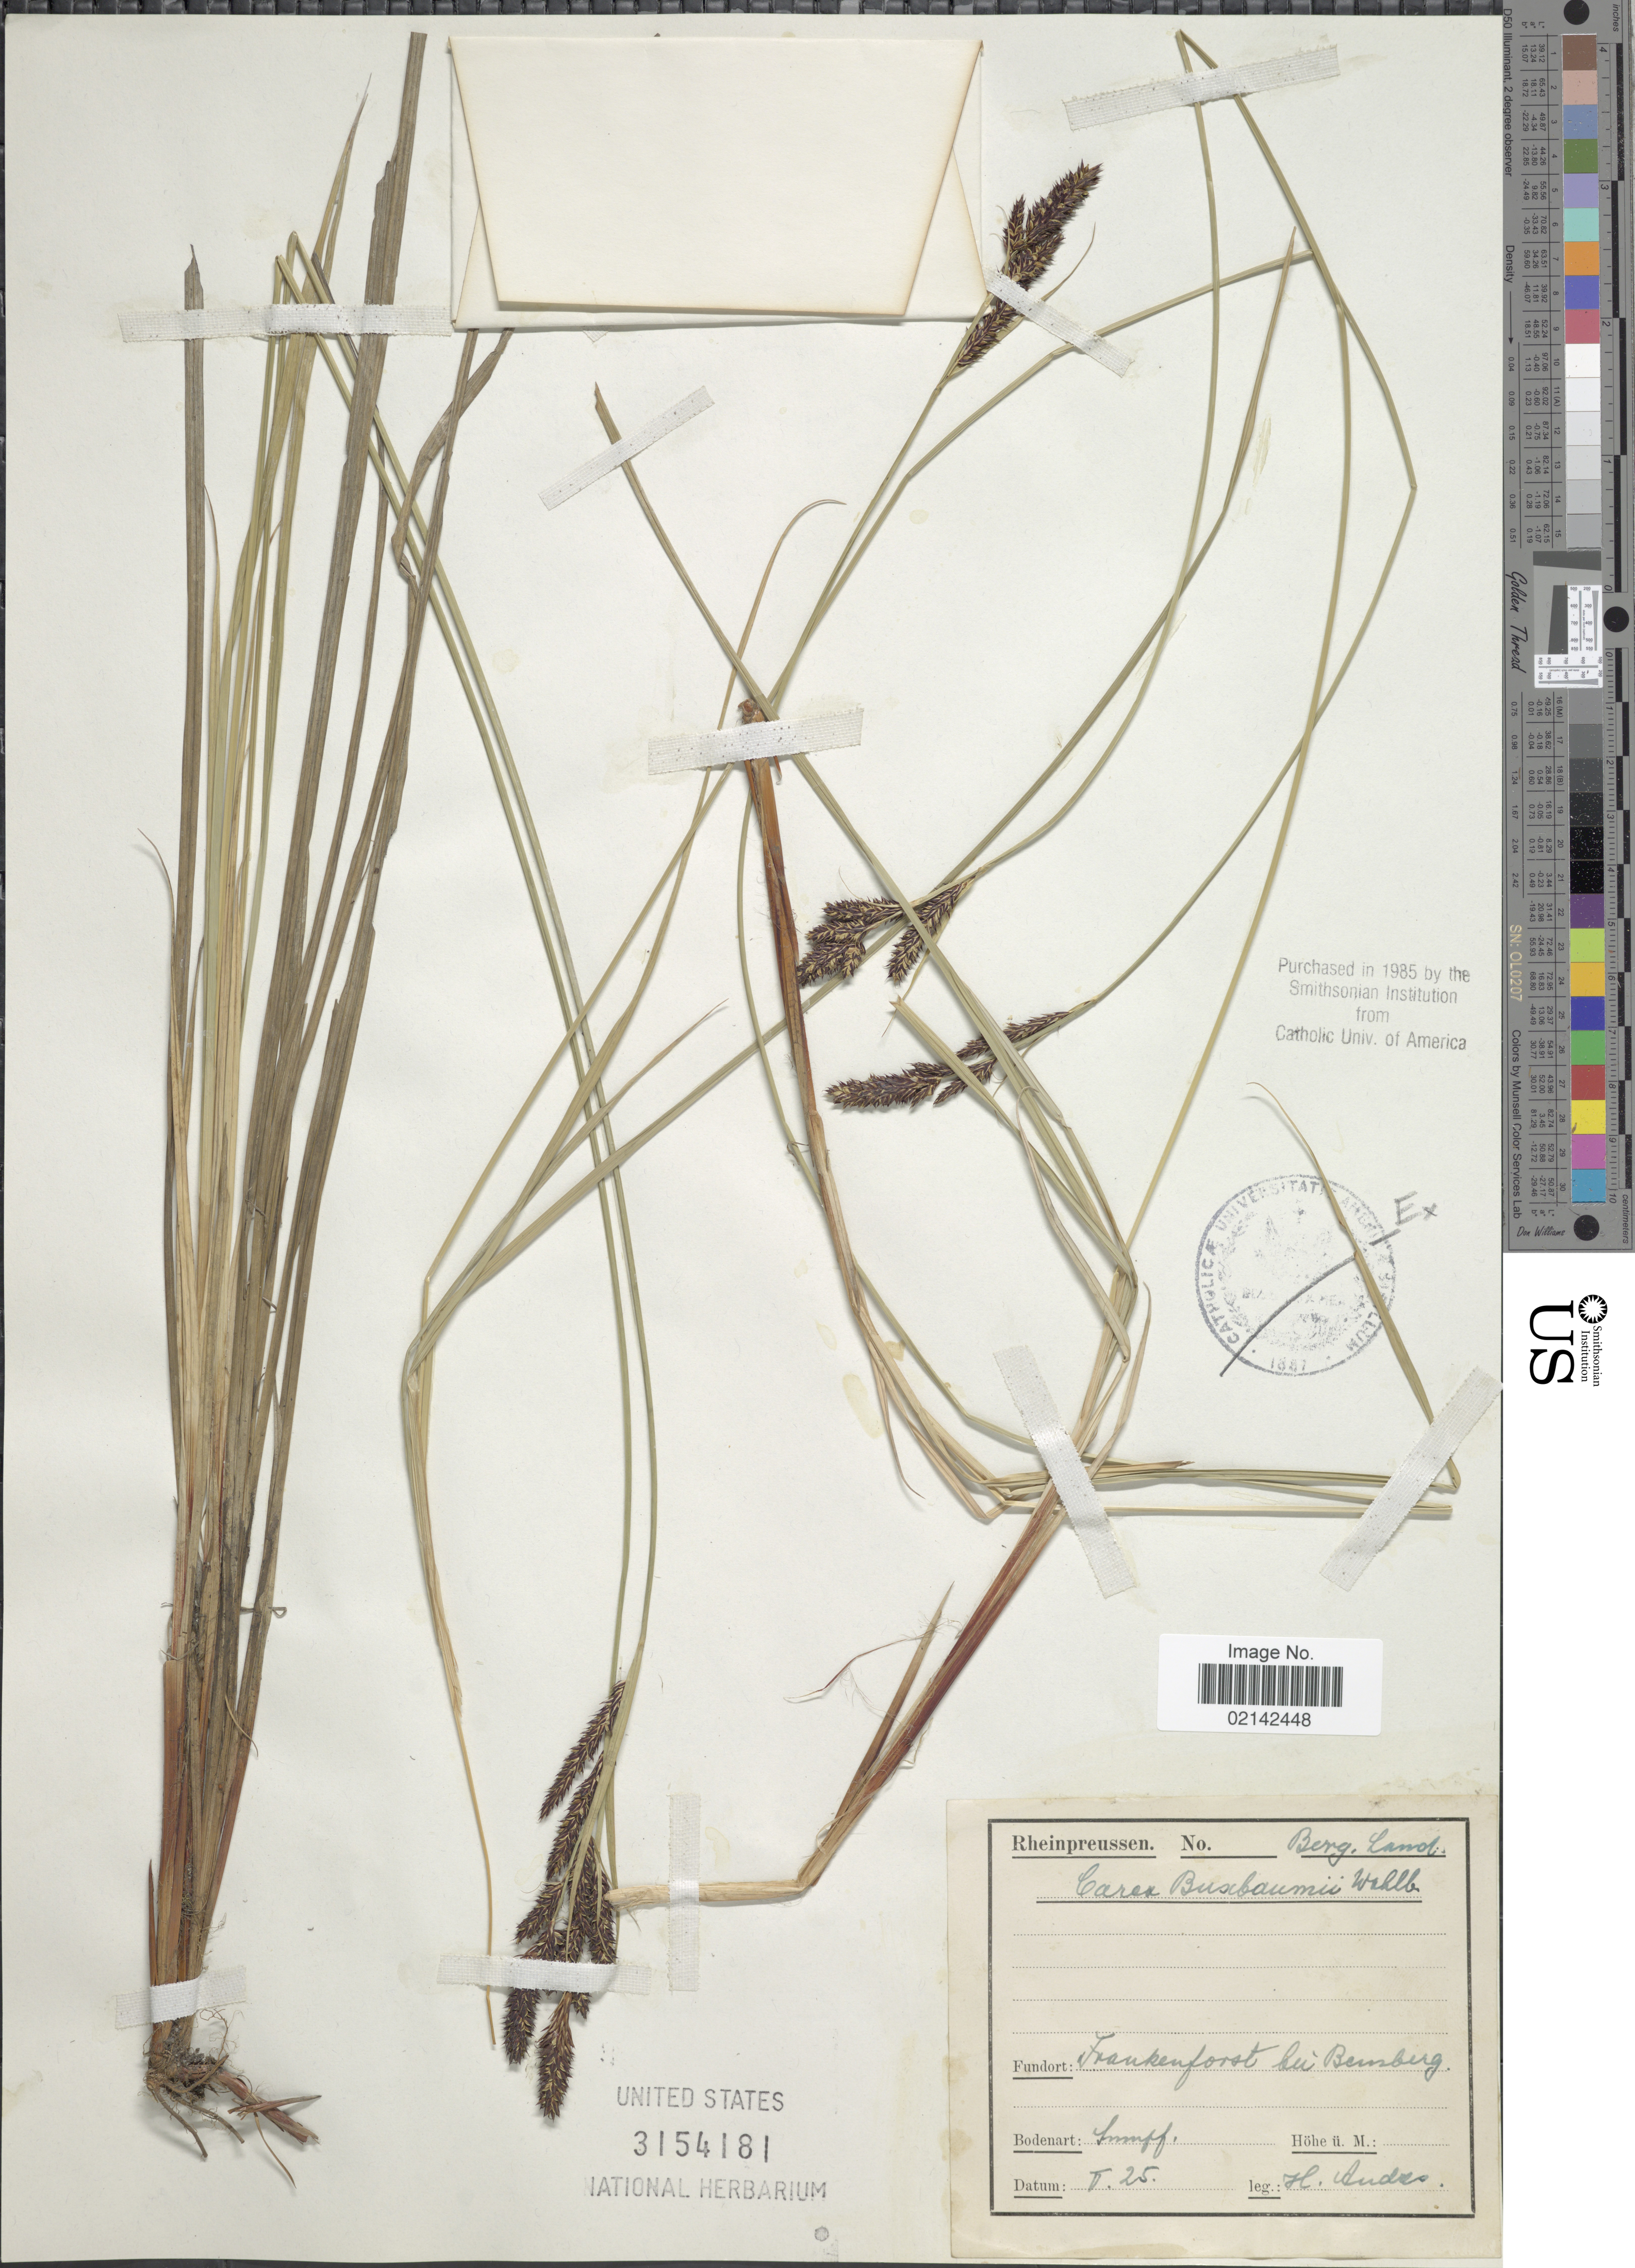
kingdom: Plantae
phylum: Tracheophyta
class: Liliopsida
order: Poales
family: Cyperaceae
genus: Carex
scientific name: Carex buxbaumii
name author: Wahlenb.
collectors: H. Andres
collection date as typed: Transcribed d/m/y: /5/25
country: Germany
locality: Bergland, Frankenfort bei Bensberg [interpreted]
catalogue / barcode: US 3154181